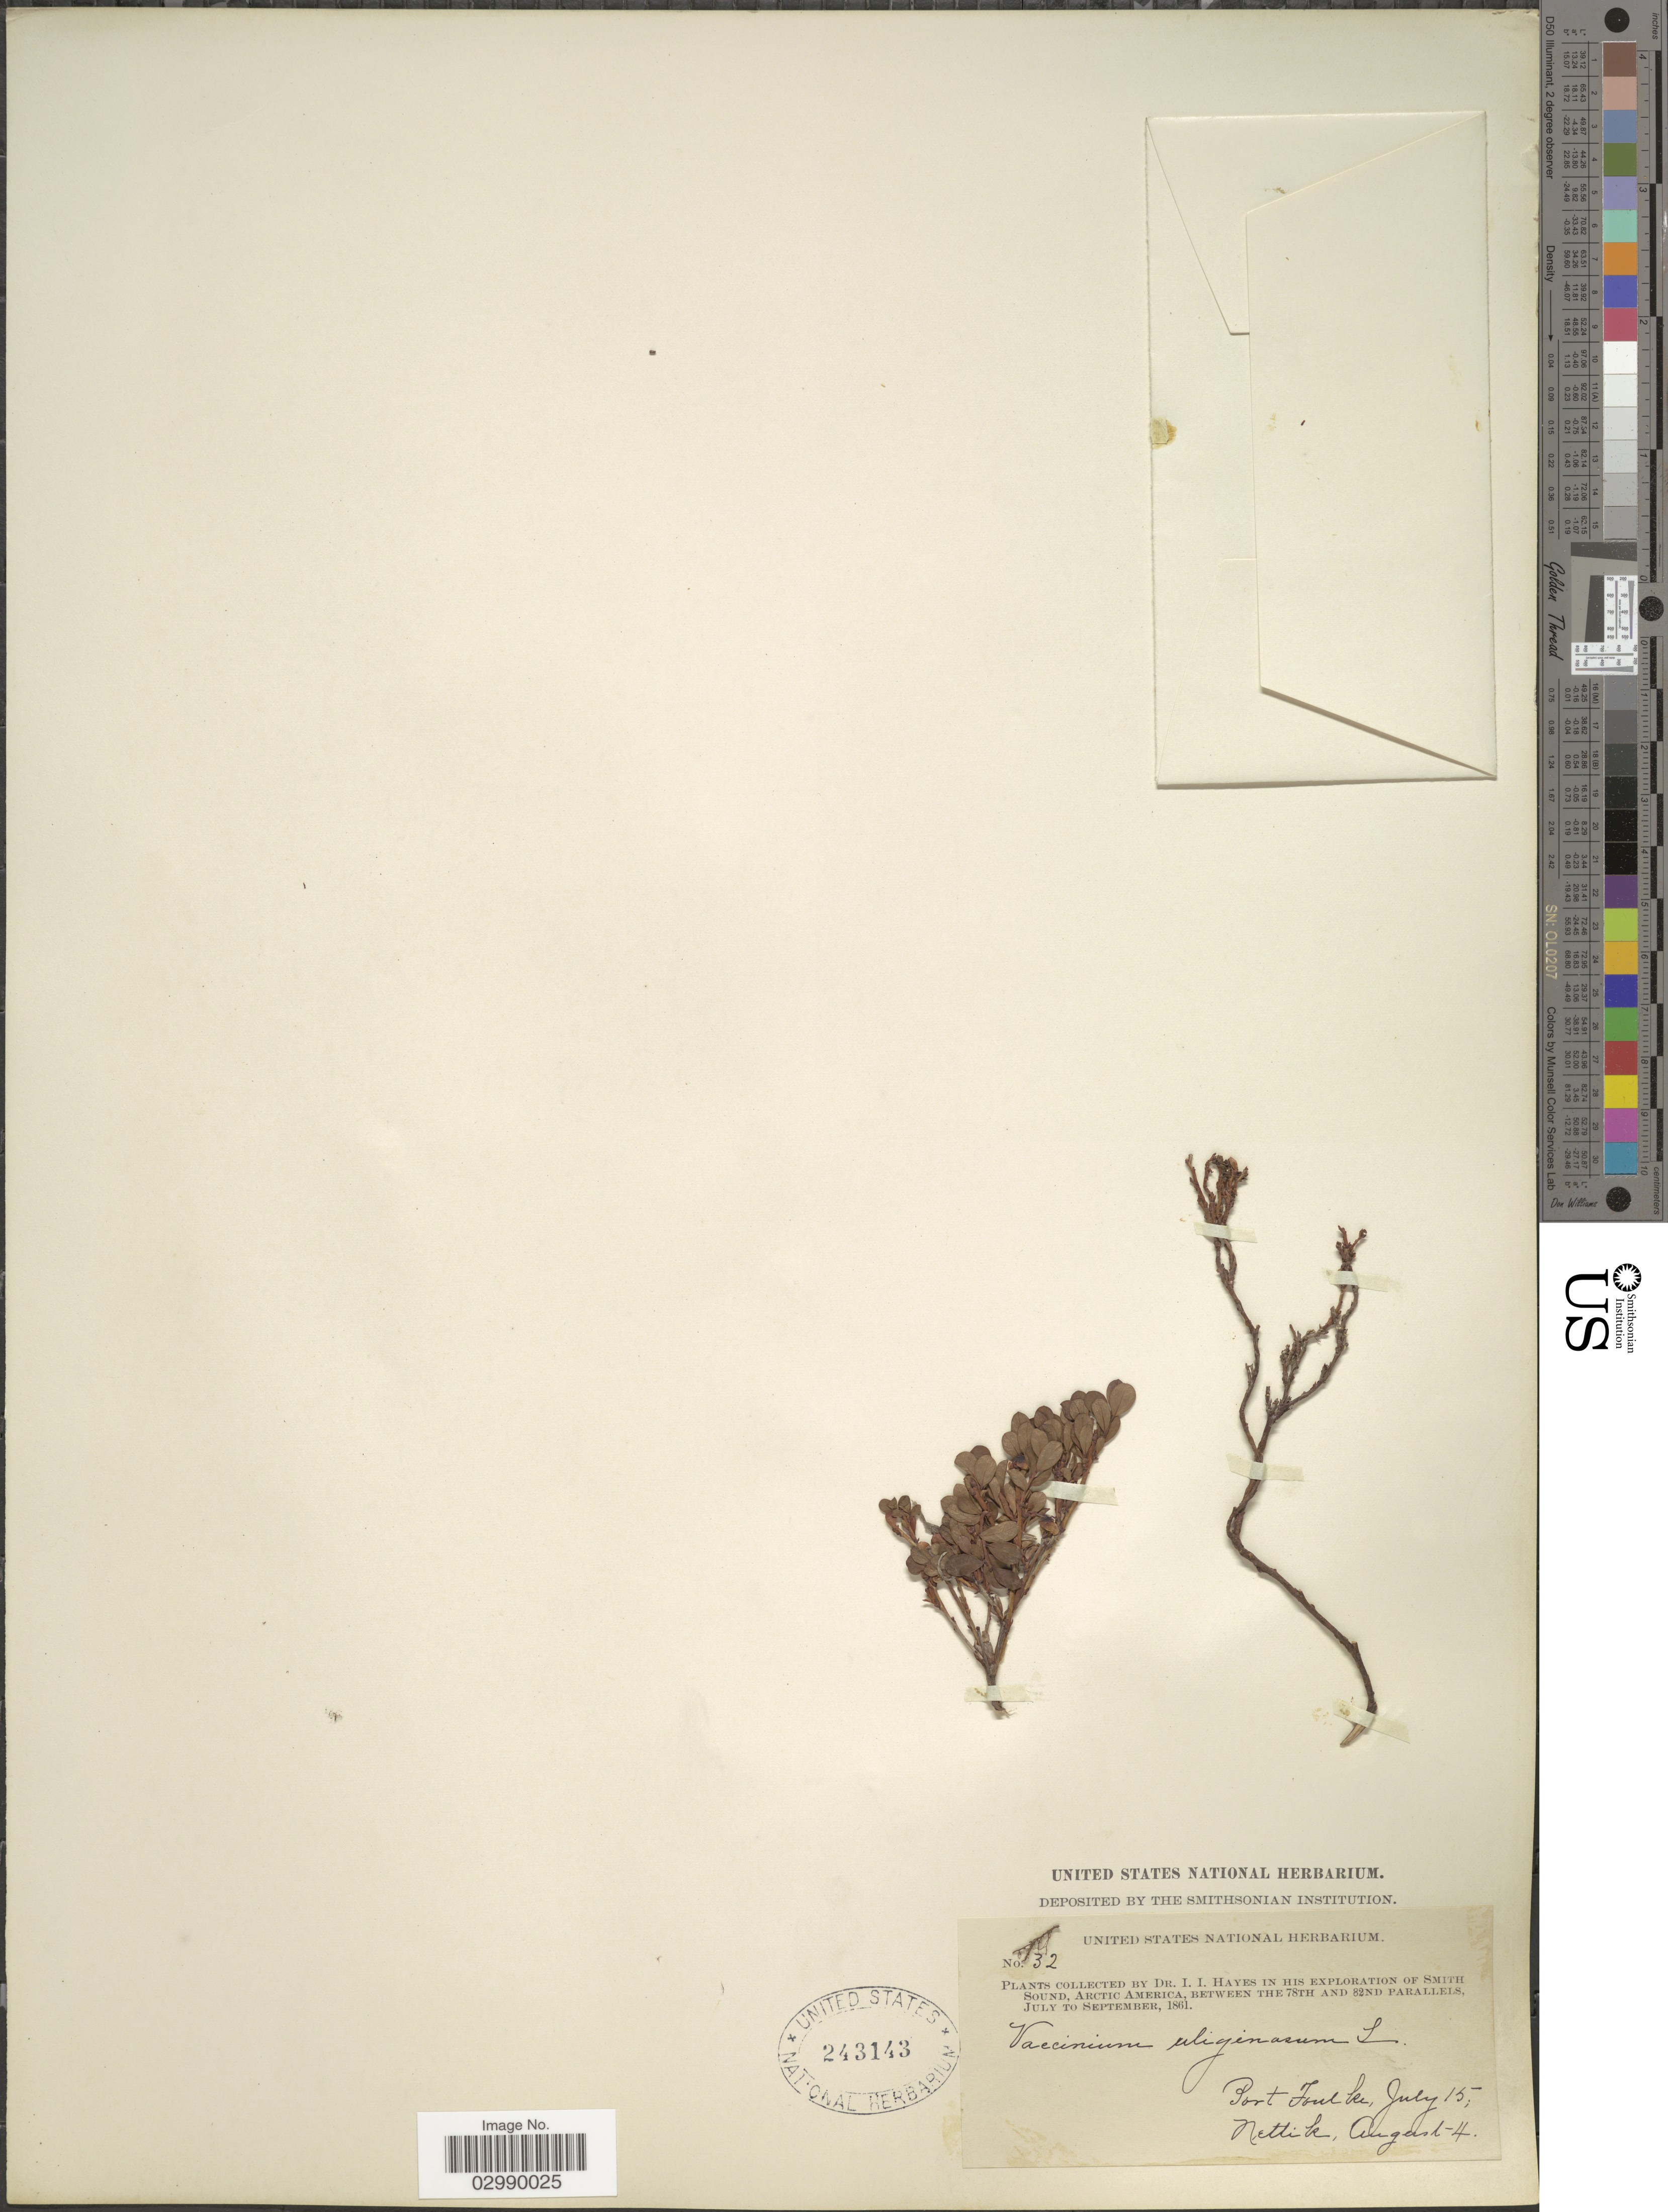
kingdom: Plantae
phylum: Tracheophyta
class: Magnoliopsida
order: Ericales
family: Ericaceae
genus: Vaccinium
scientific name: Vaccinium uliginosum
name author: L.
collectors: I. I. Hayes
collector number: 32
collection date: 1861-07-15/1861-08-04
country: Greenland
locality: Port Foulke, Nettik.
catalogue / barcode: US 243143